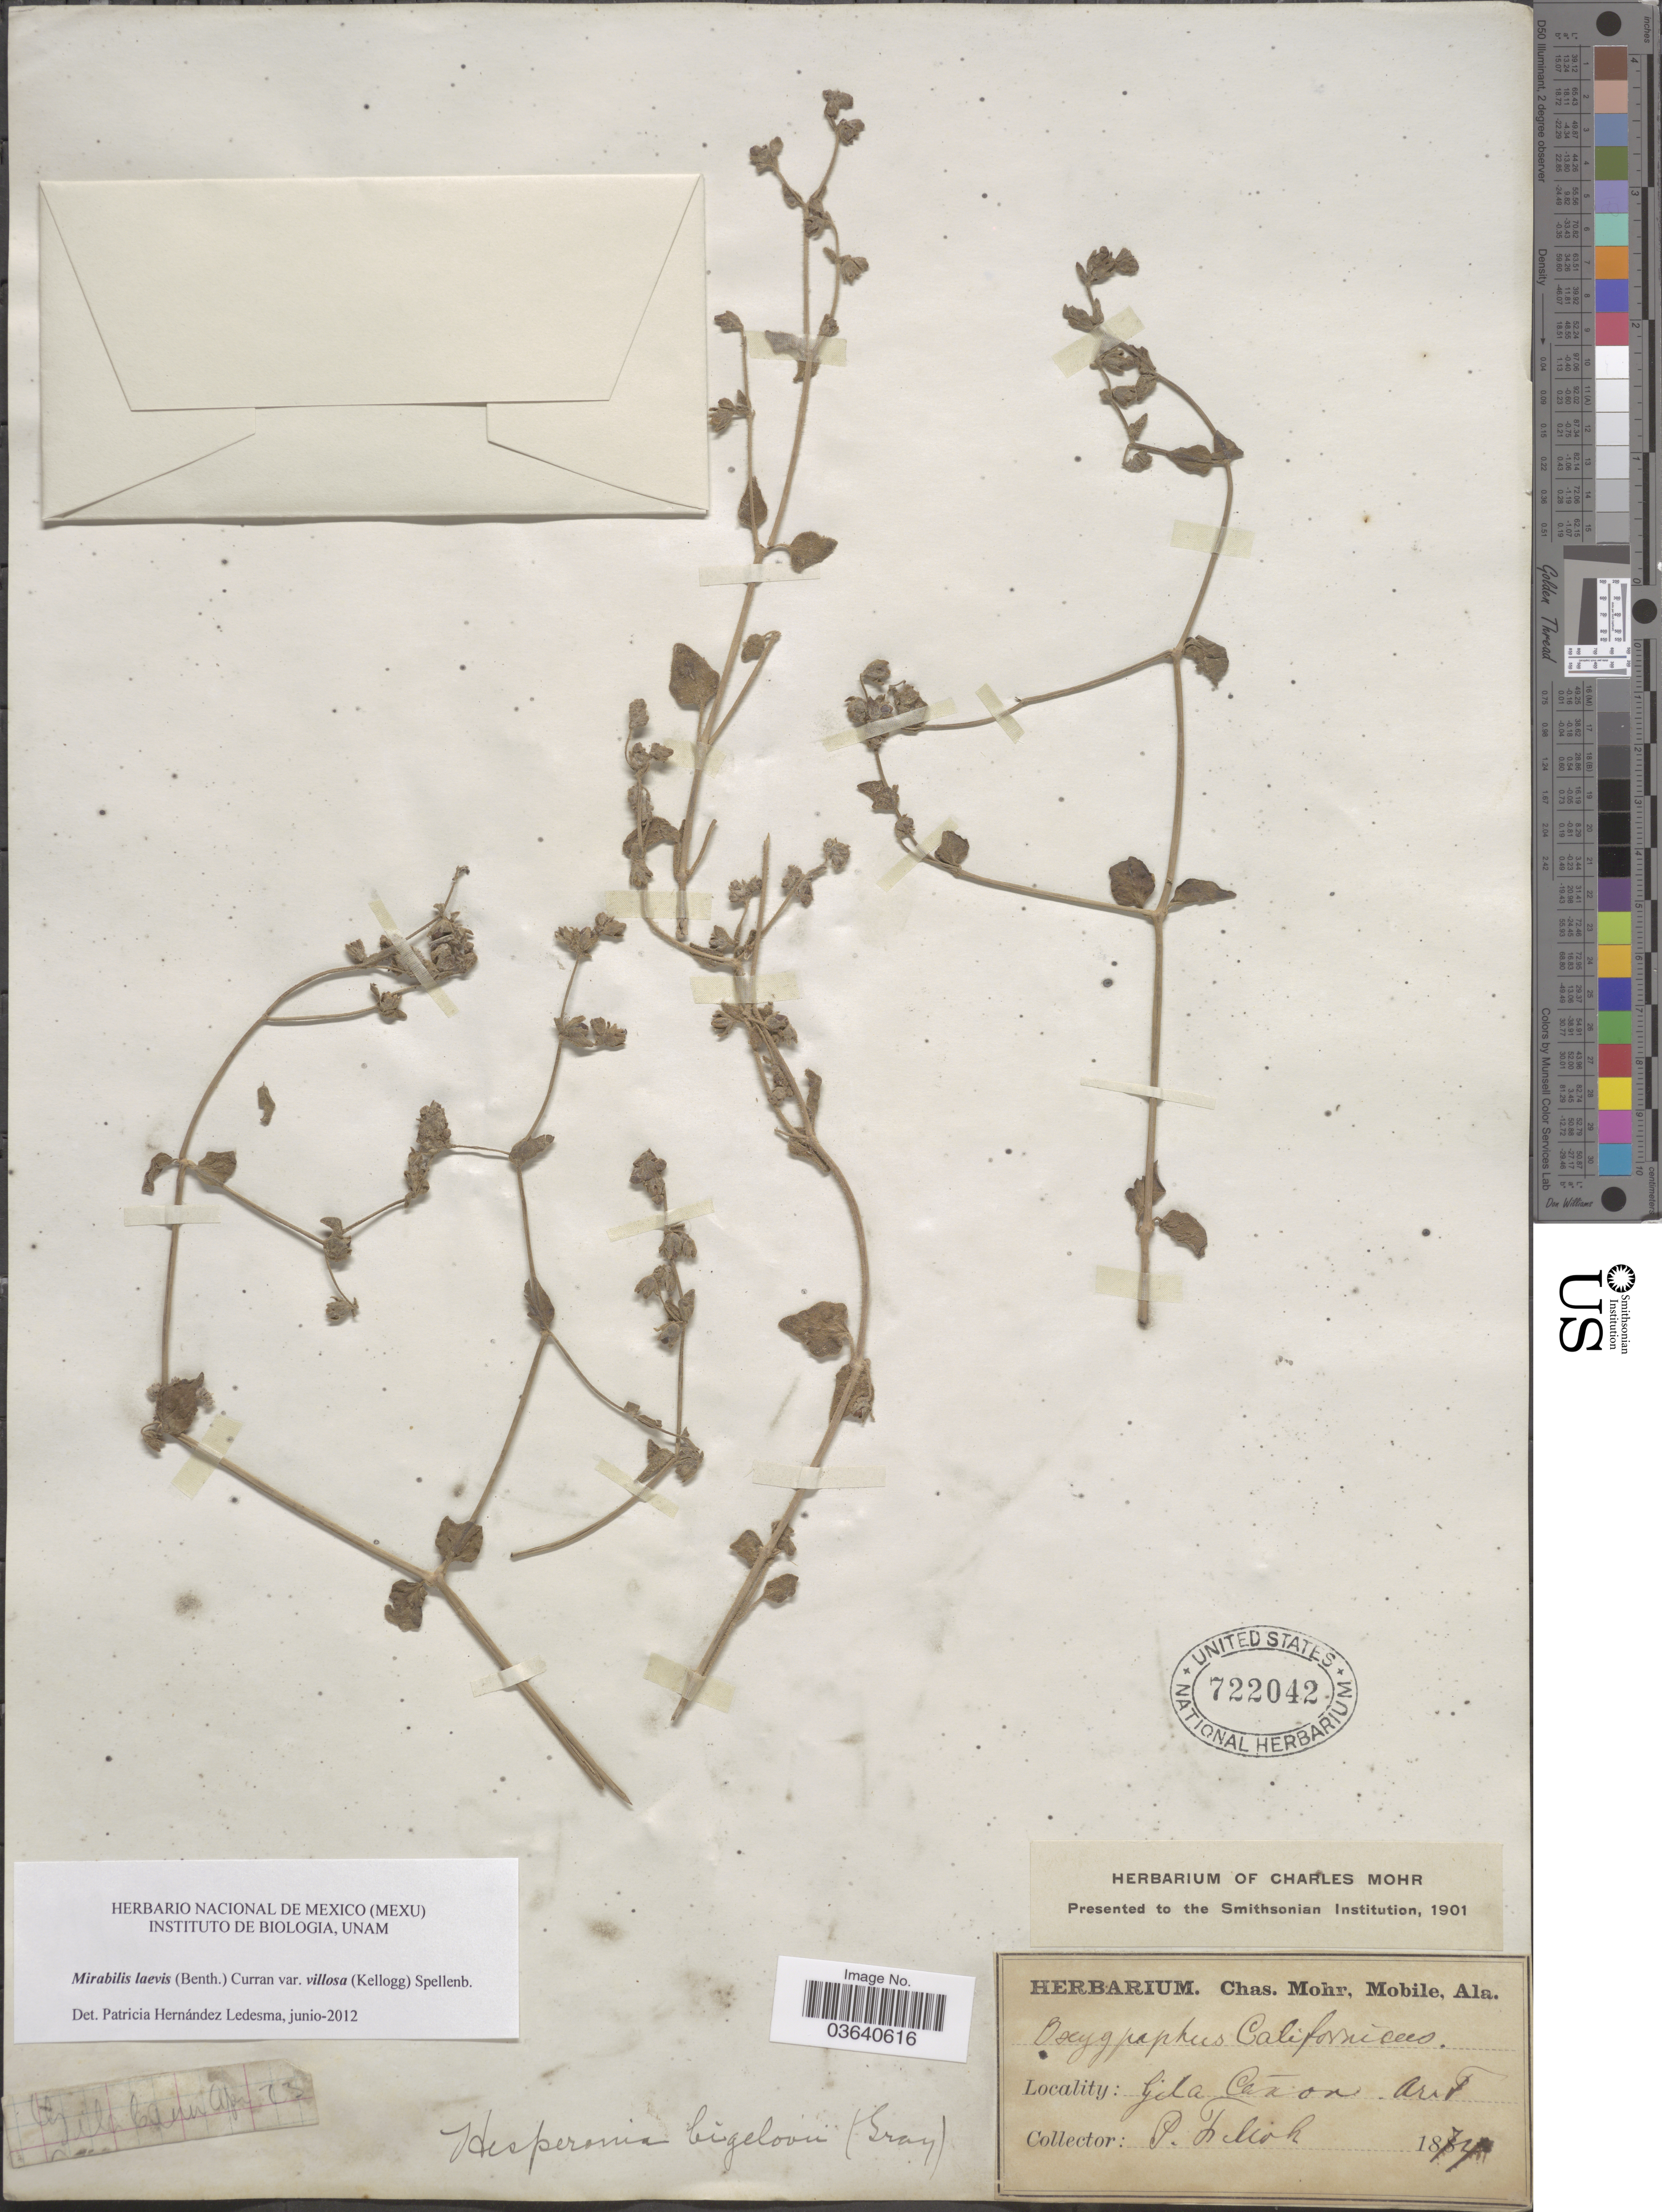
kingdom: Plantae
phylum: Tracheophyta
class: Magnoliopsida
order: Caryophyllales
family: Nyctaginaceae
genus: Mirabilis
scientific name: Mirabilis laevis var. villosa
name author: (Kellogg) Spellenb.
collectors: P. F. Mohr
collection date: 1874-04-23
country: United States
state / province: Arizona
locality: Gila Cañon.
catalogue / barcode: US 722042